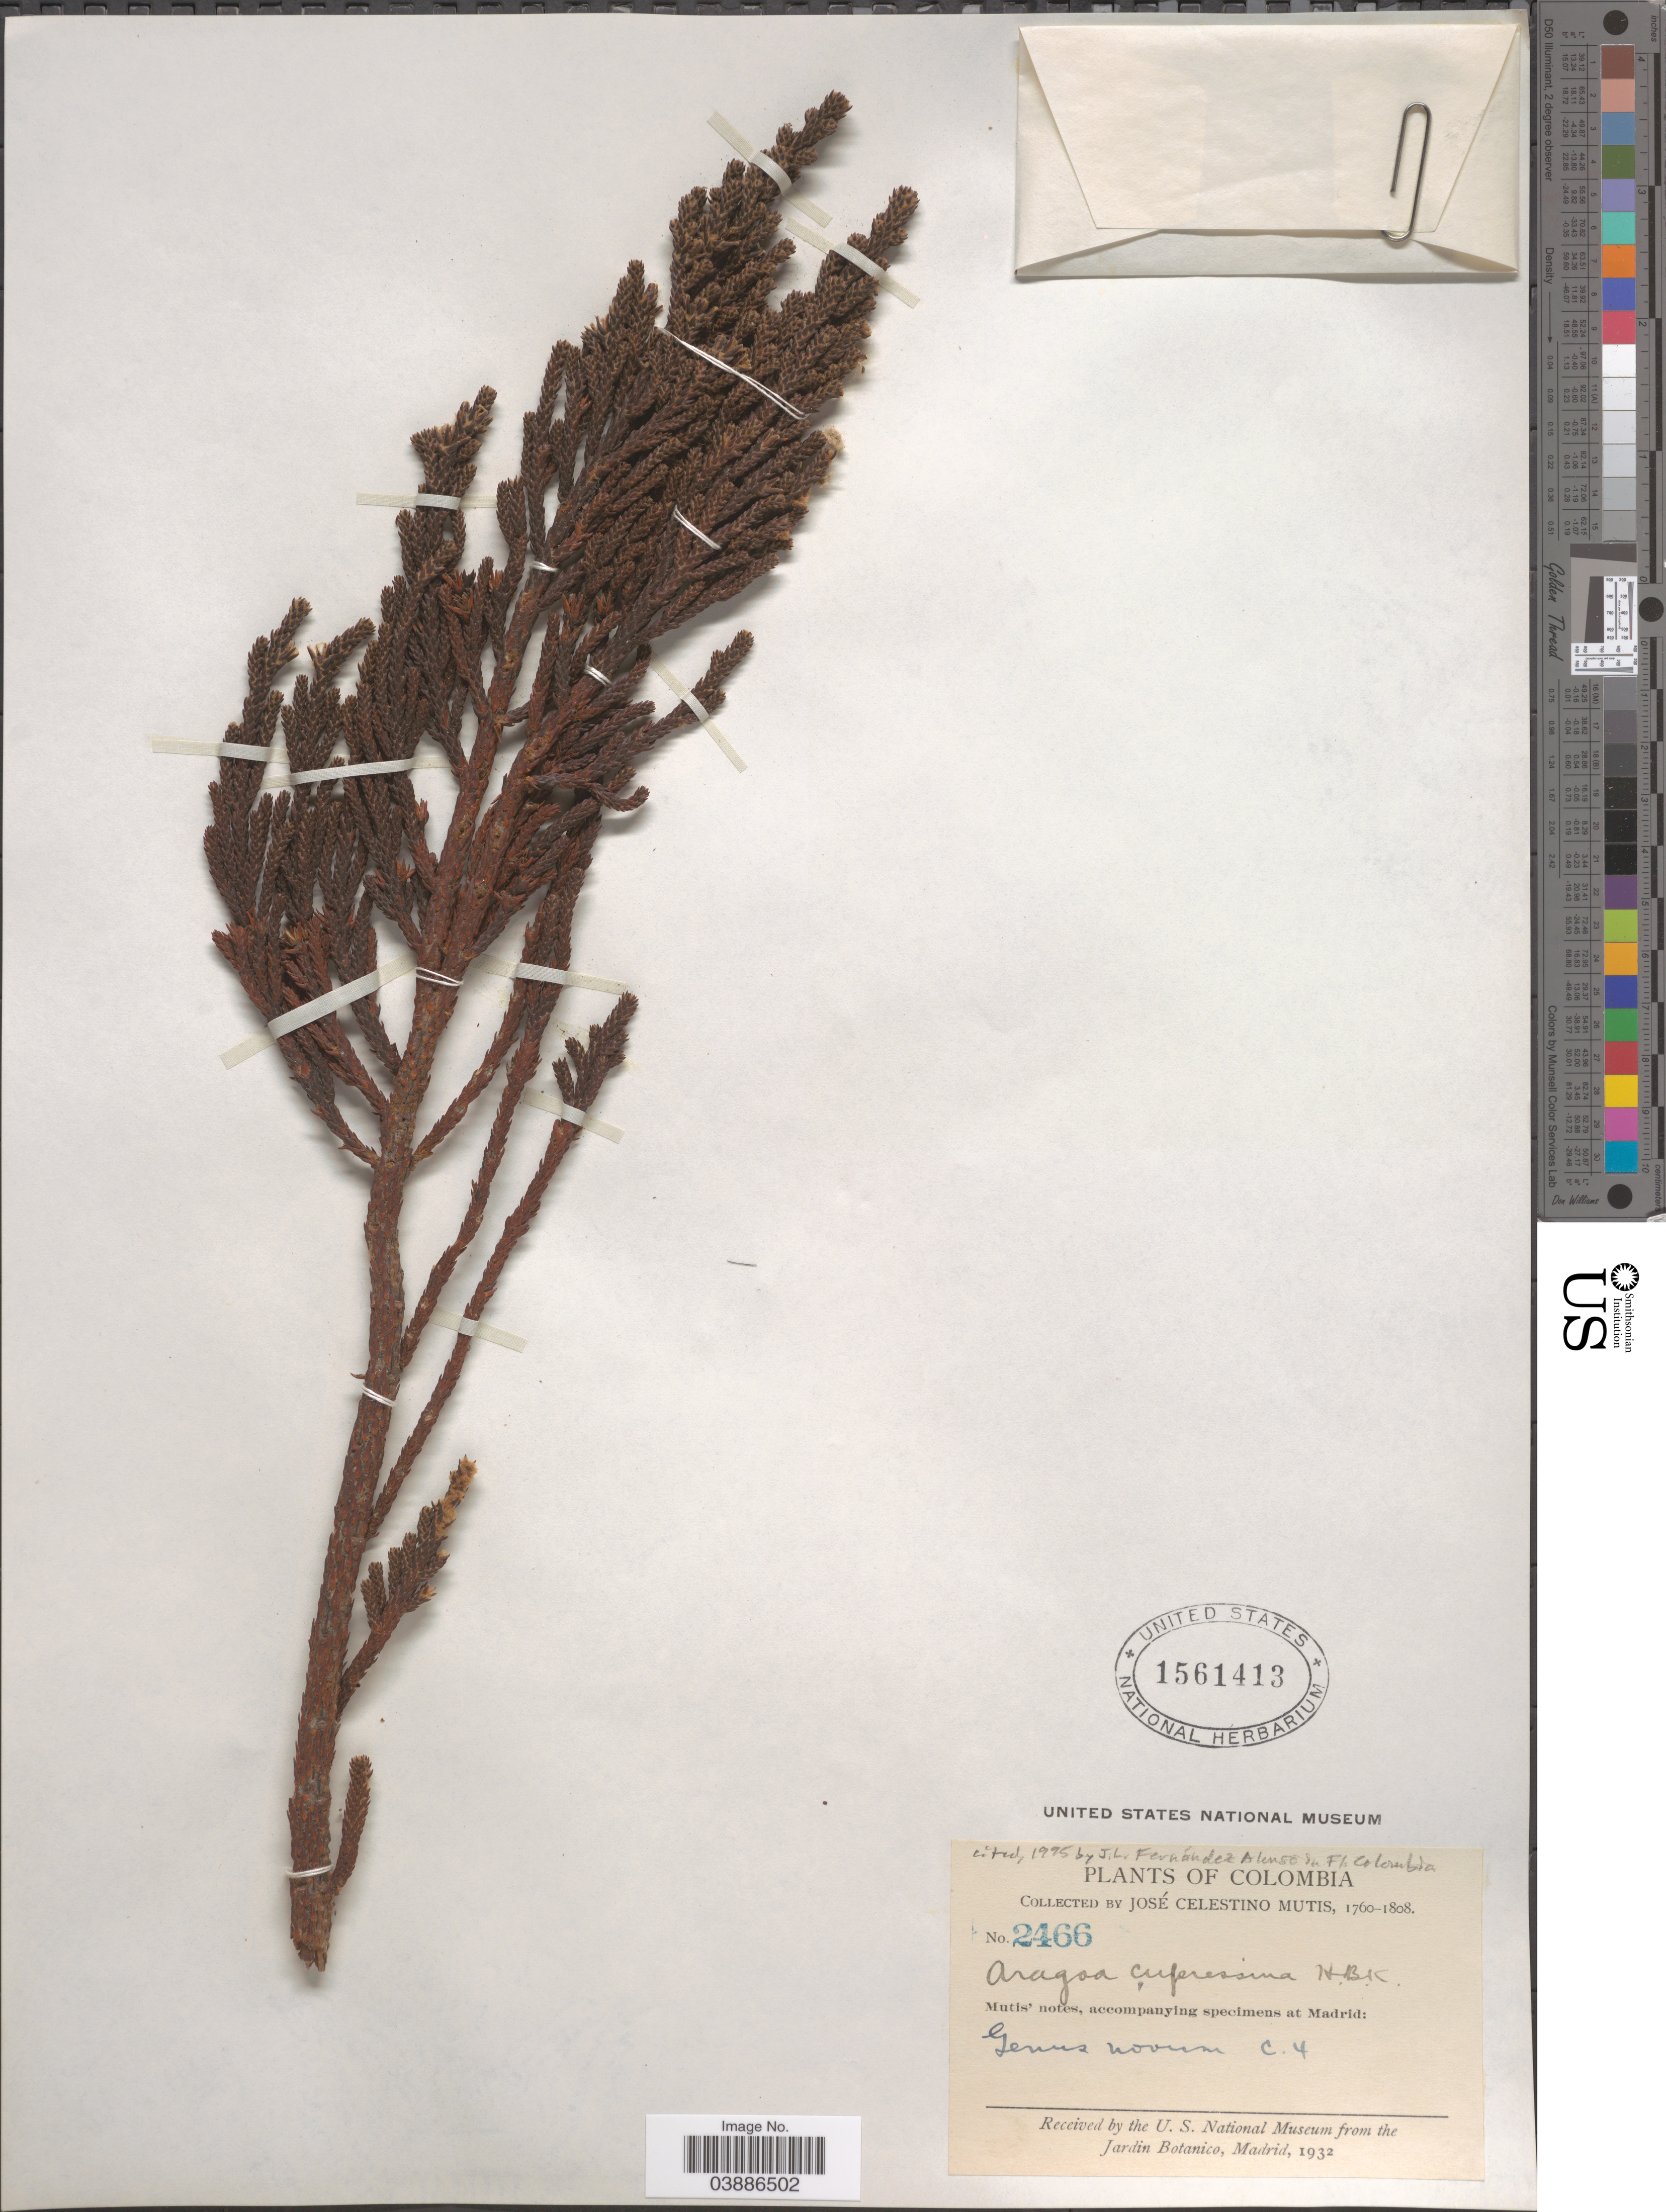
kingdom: Plantae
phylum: Tracheophyta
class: Magnoliopsida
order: Lamiales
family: Plantaginaceae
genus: Aragoa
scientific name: Aragoa cupressina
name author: Kunth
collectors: J. C. B. Mutis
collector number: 2466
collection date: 1760/1808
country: Colombia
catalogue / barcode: US 1561413